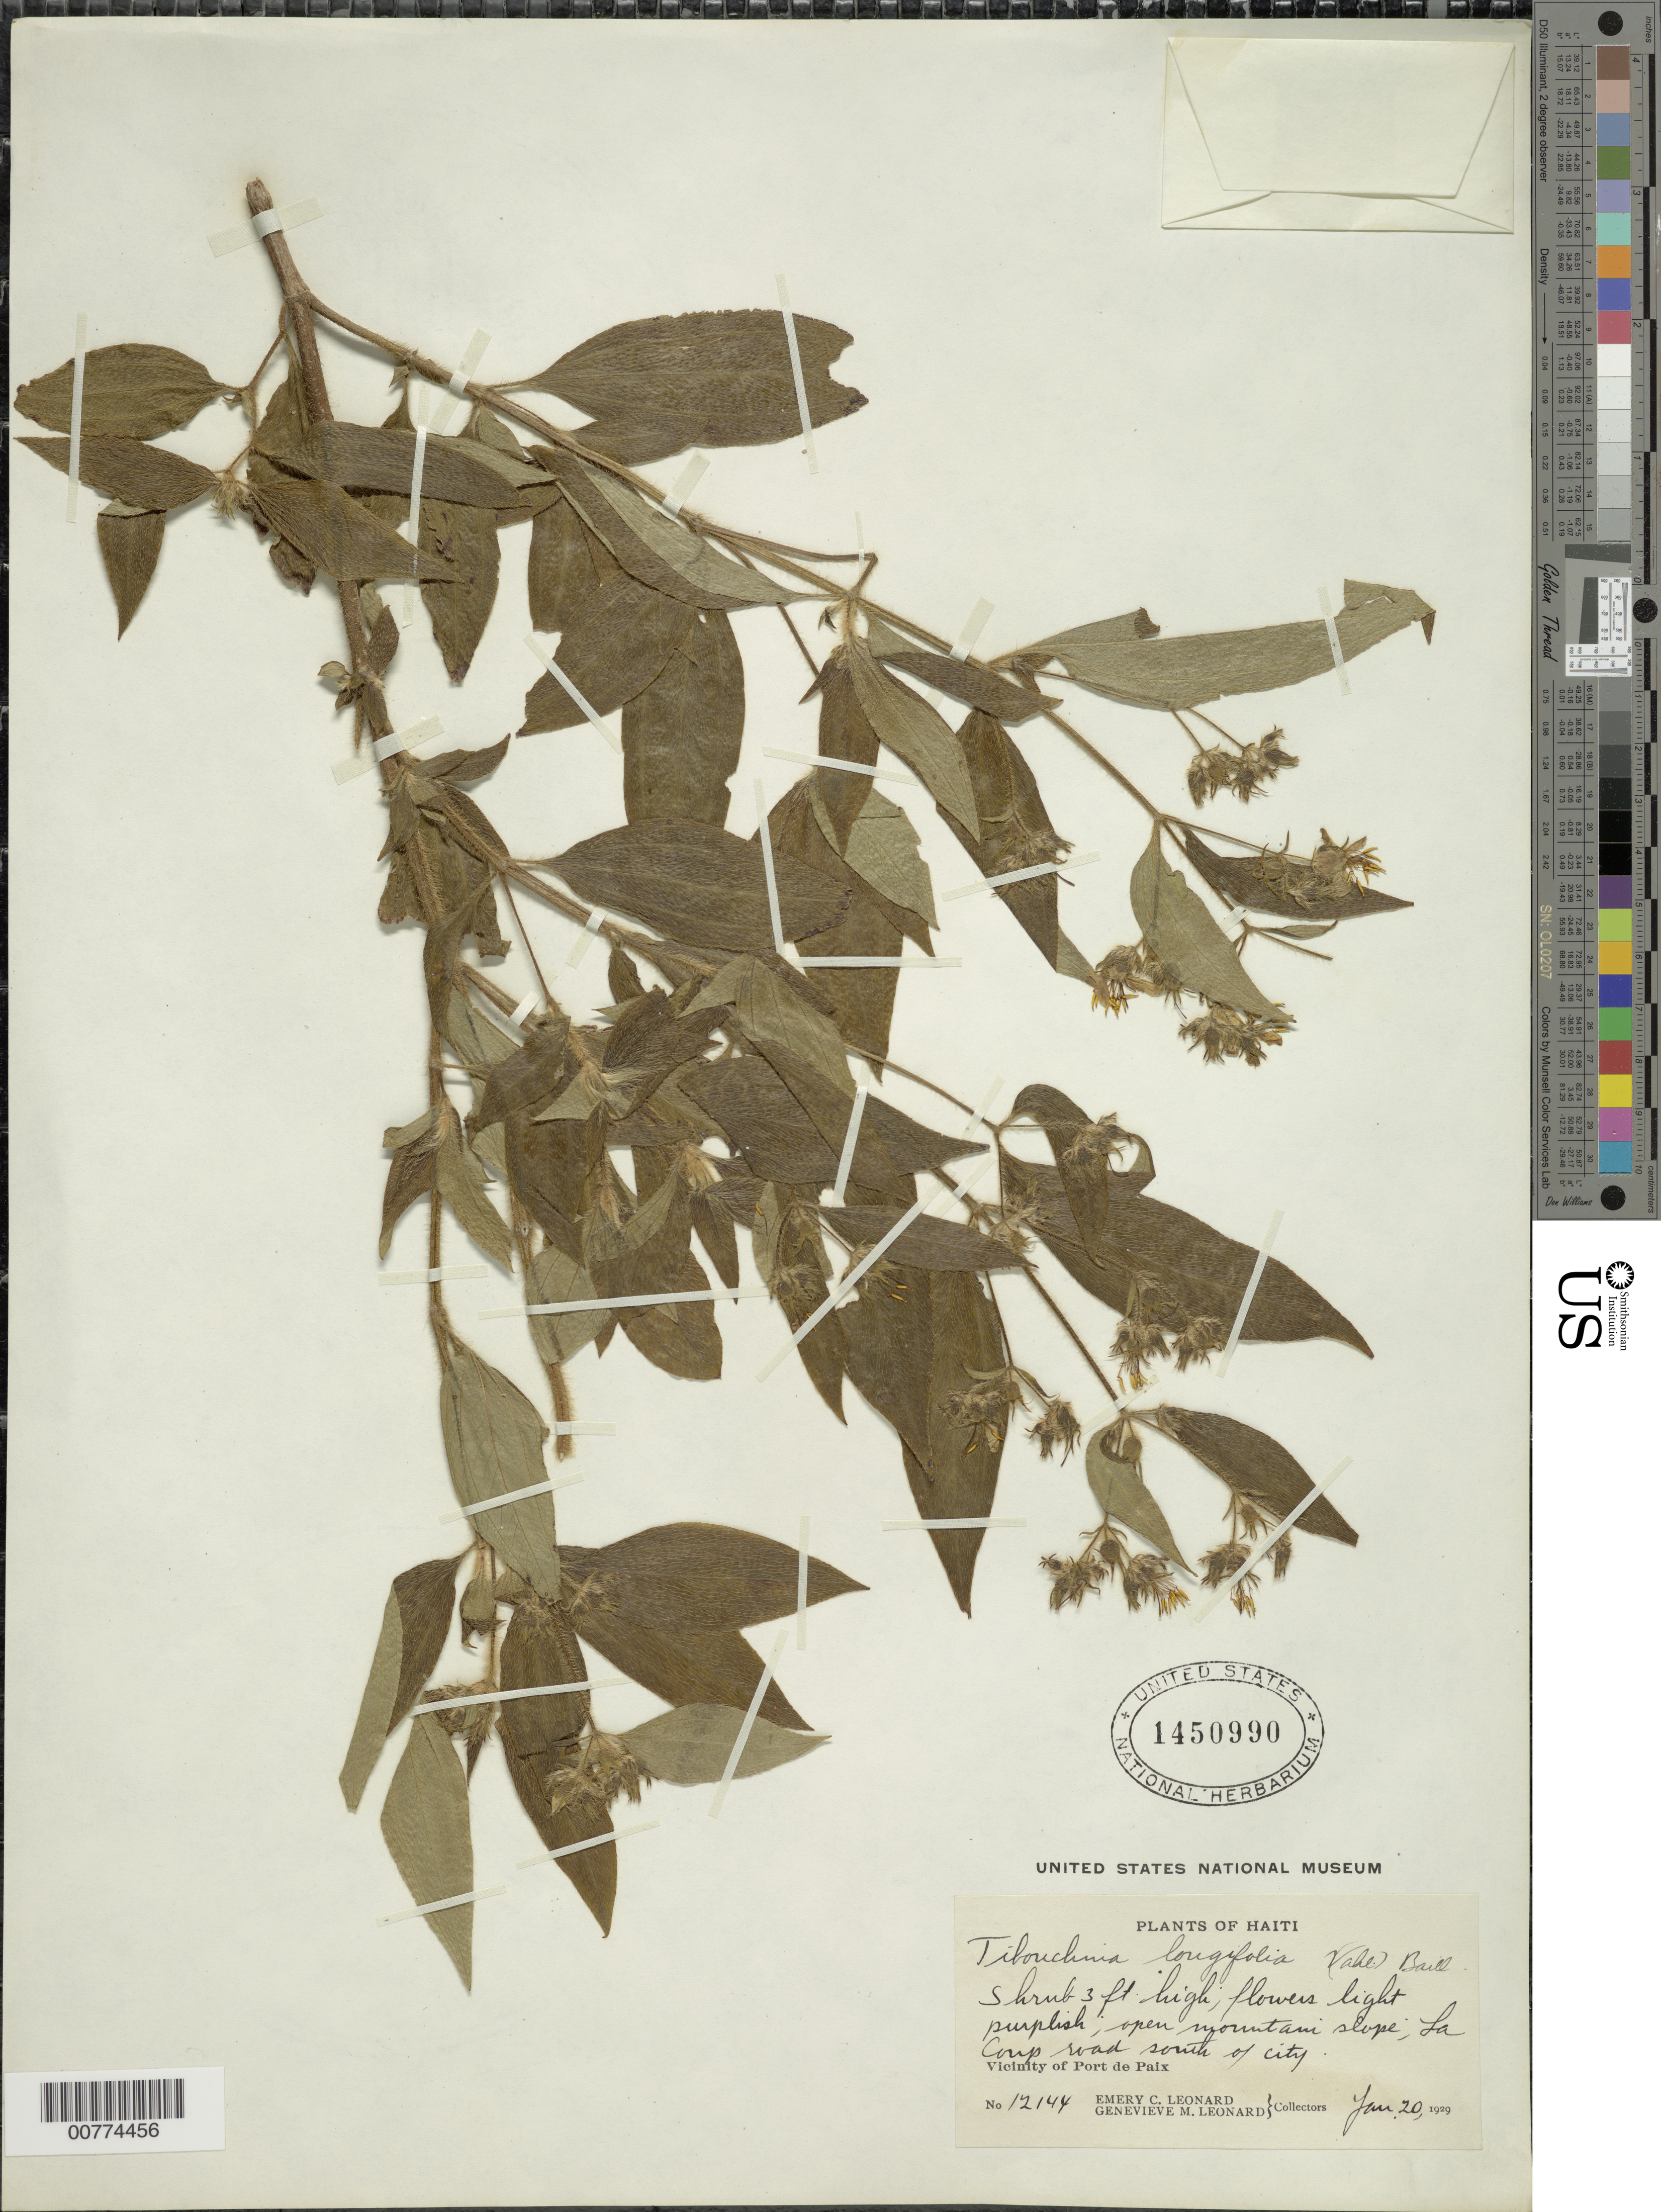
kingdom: Plantae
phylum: Tracheophyta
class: Magnoliopsida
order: Myrtales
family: Melastomataceae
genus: Chaetogastra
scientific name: Chaetogastra longifolia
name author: (Vahl) DC.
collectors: E. C. Leonard & G. M. Leonard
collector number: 12144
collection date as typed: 20 Jan 1929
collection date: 1929-01-20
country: Haiti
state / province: Nord-Ouest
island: Hispaniola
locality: Vicinity of Port de Paix, La Camp road south of city.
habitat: Open mountain slope.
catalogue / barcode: US 1450990